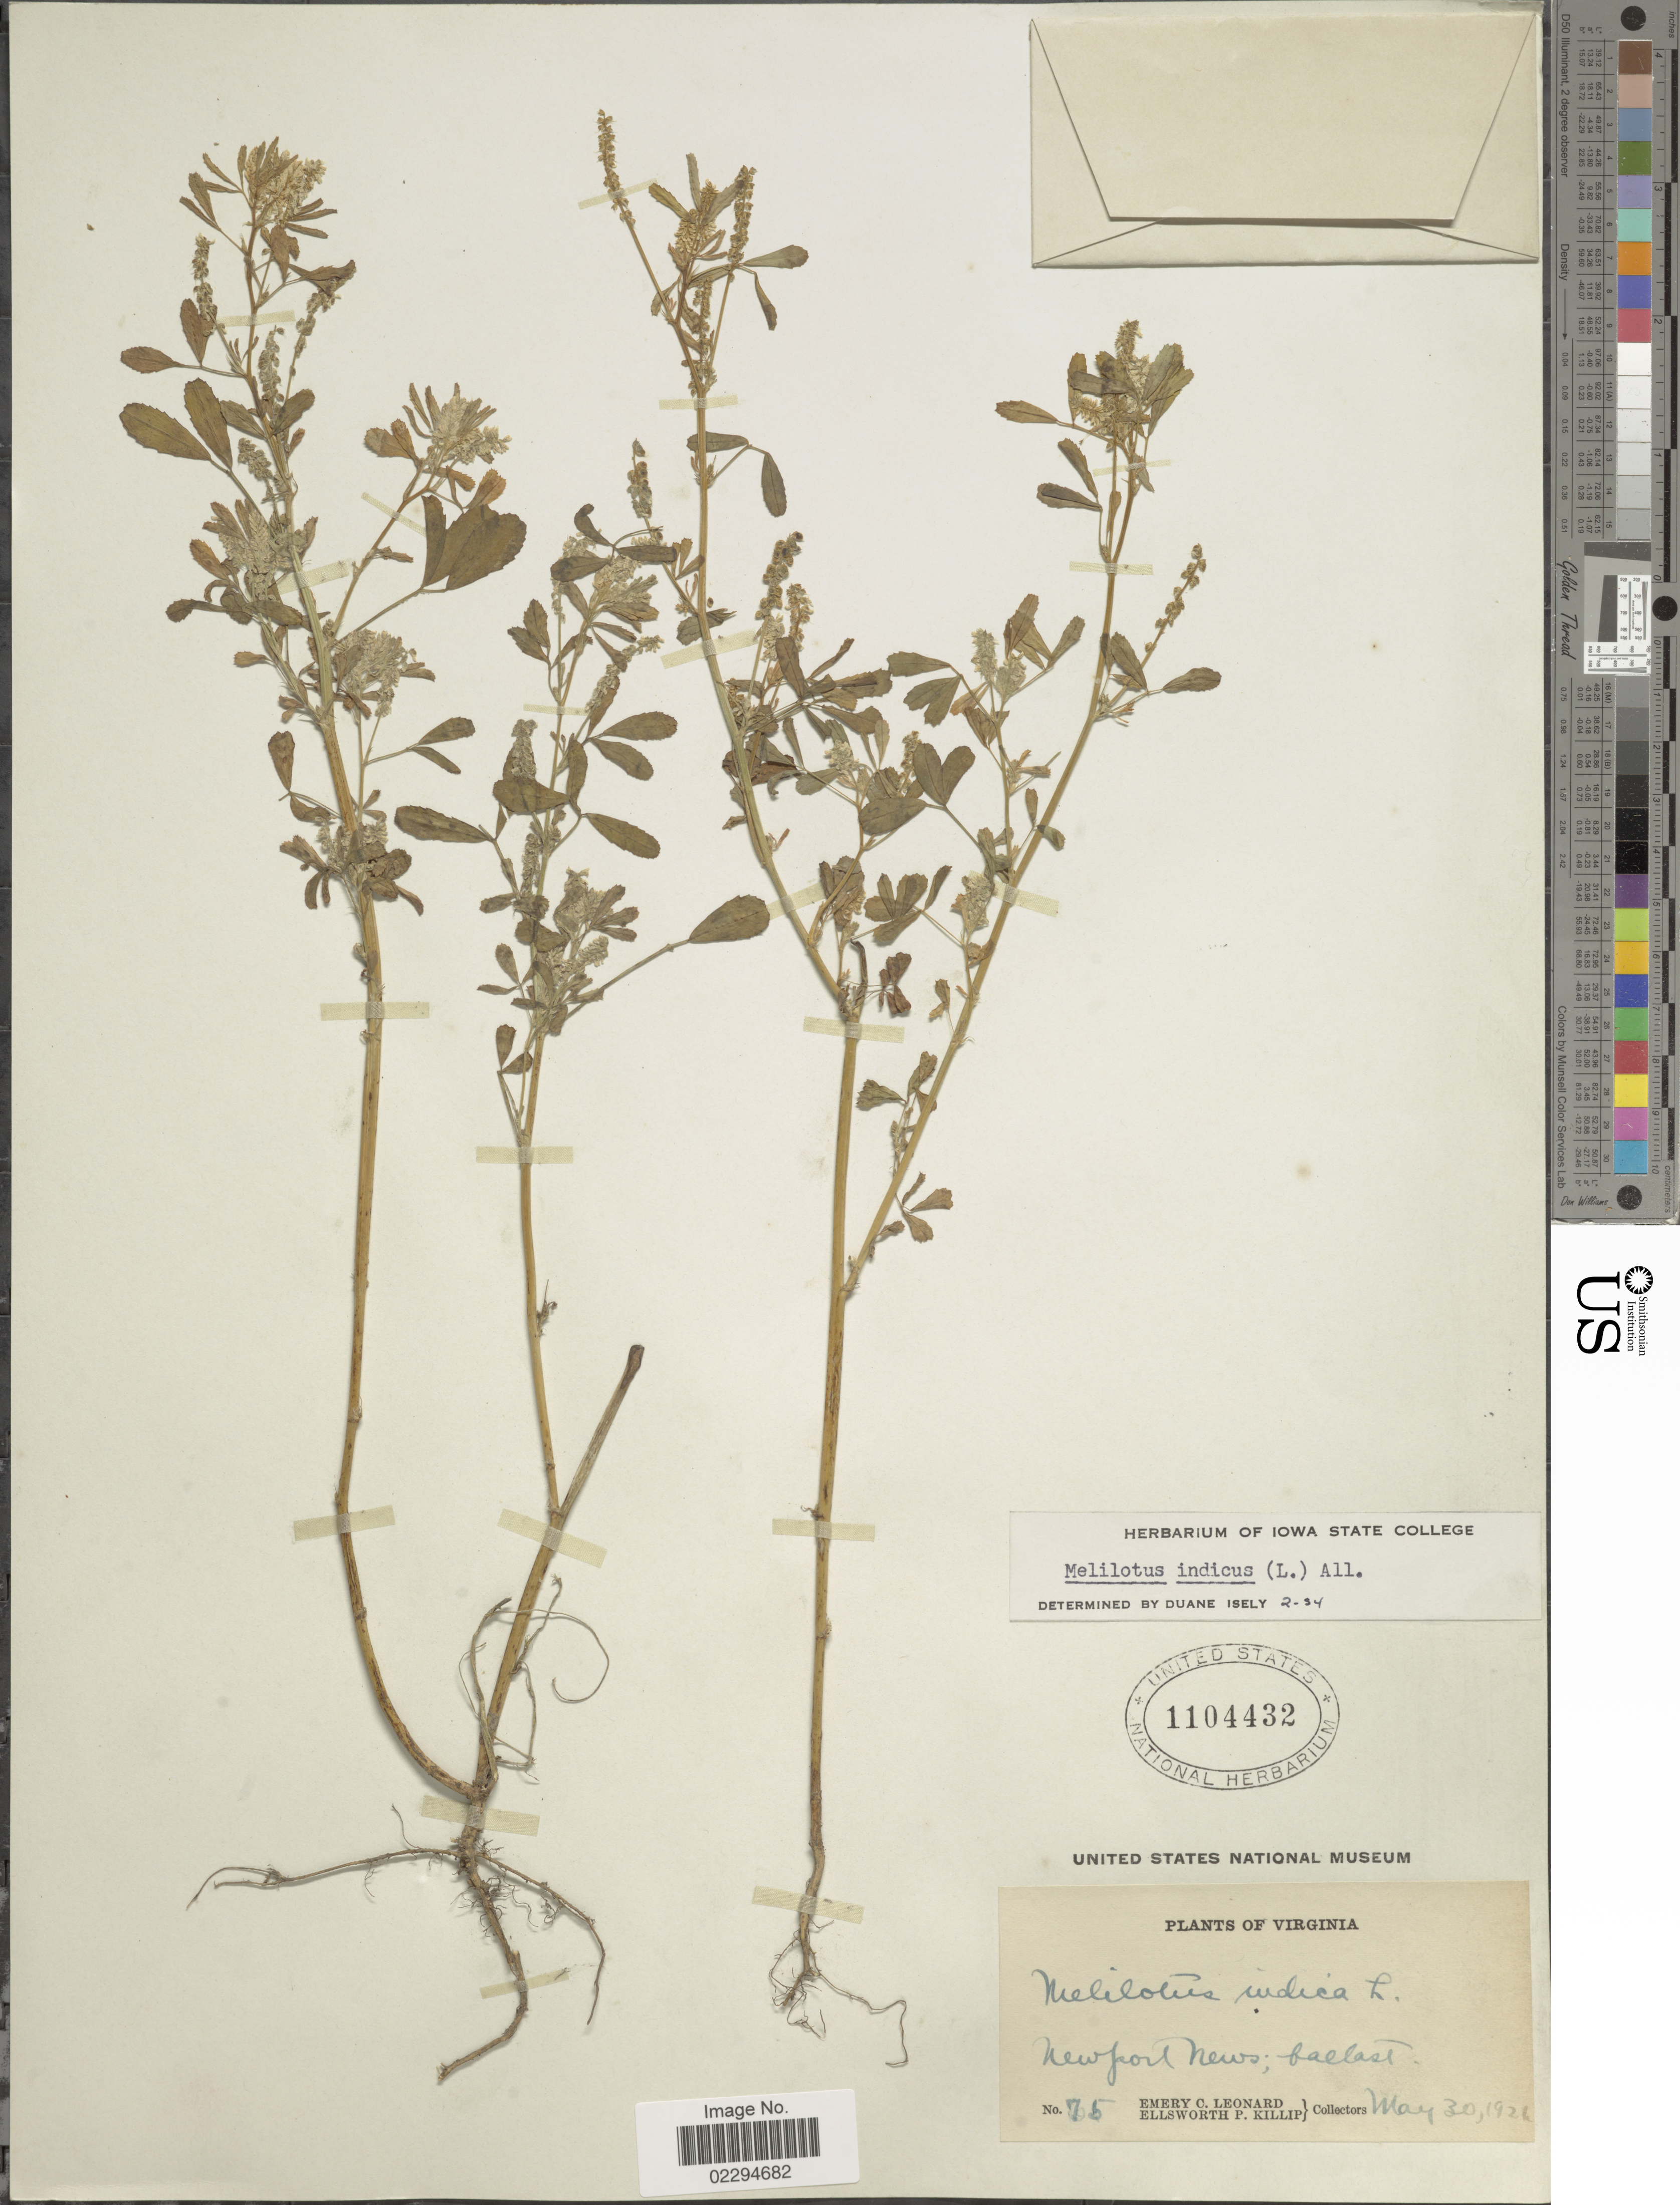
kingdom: Plantae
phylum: Tracheophyta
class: Magnoliopsida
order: Fabales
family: Fabaceae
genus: Melilotus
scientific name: Melilotus indicus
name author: (L.) All.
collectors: E. C. Leonard & E. P. Killip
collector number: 75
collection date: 1926-05-30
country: United States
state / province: Virginia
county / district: City of Newport News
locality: Newport News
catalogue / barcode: US 1104432